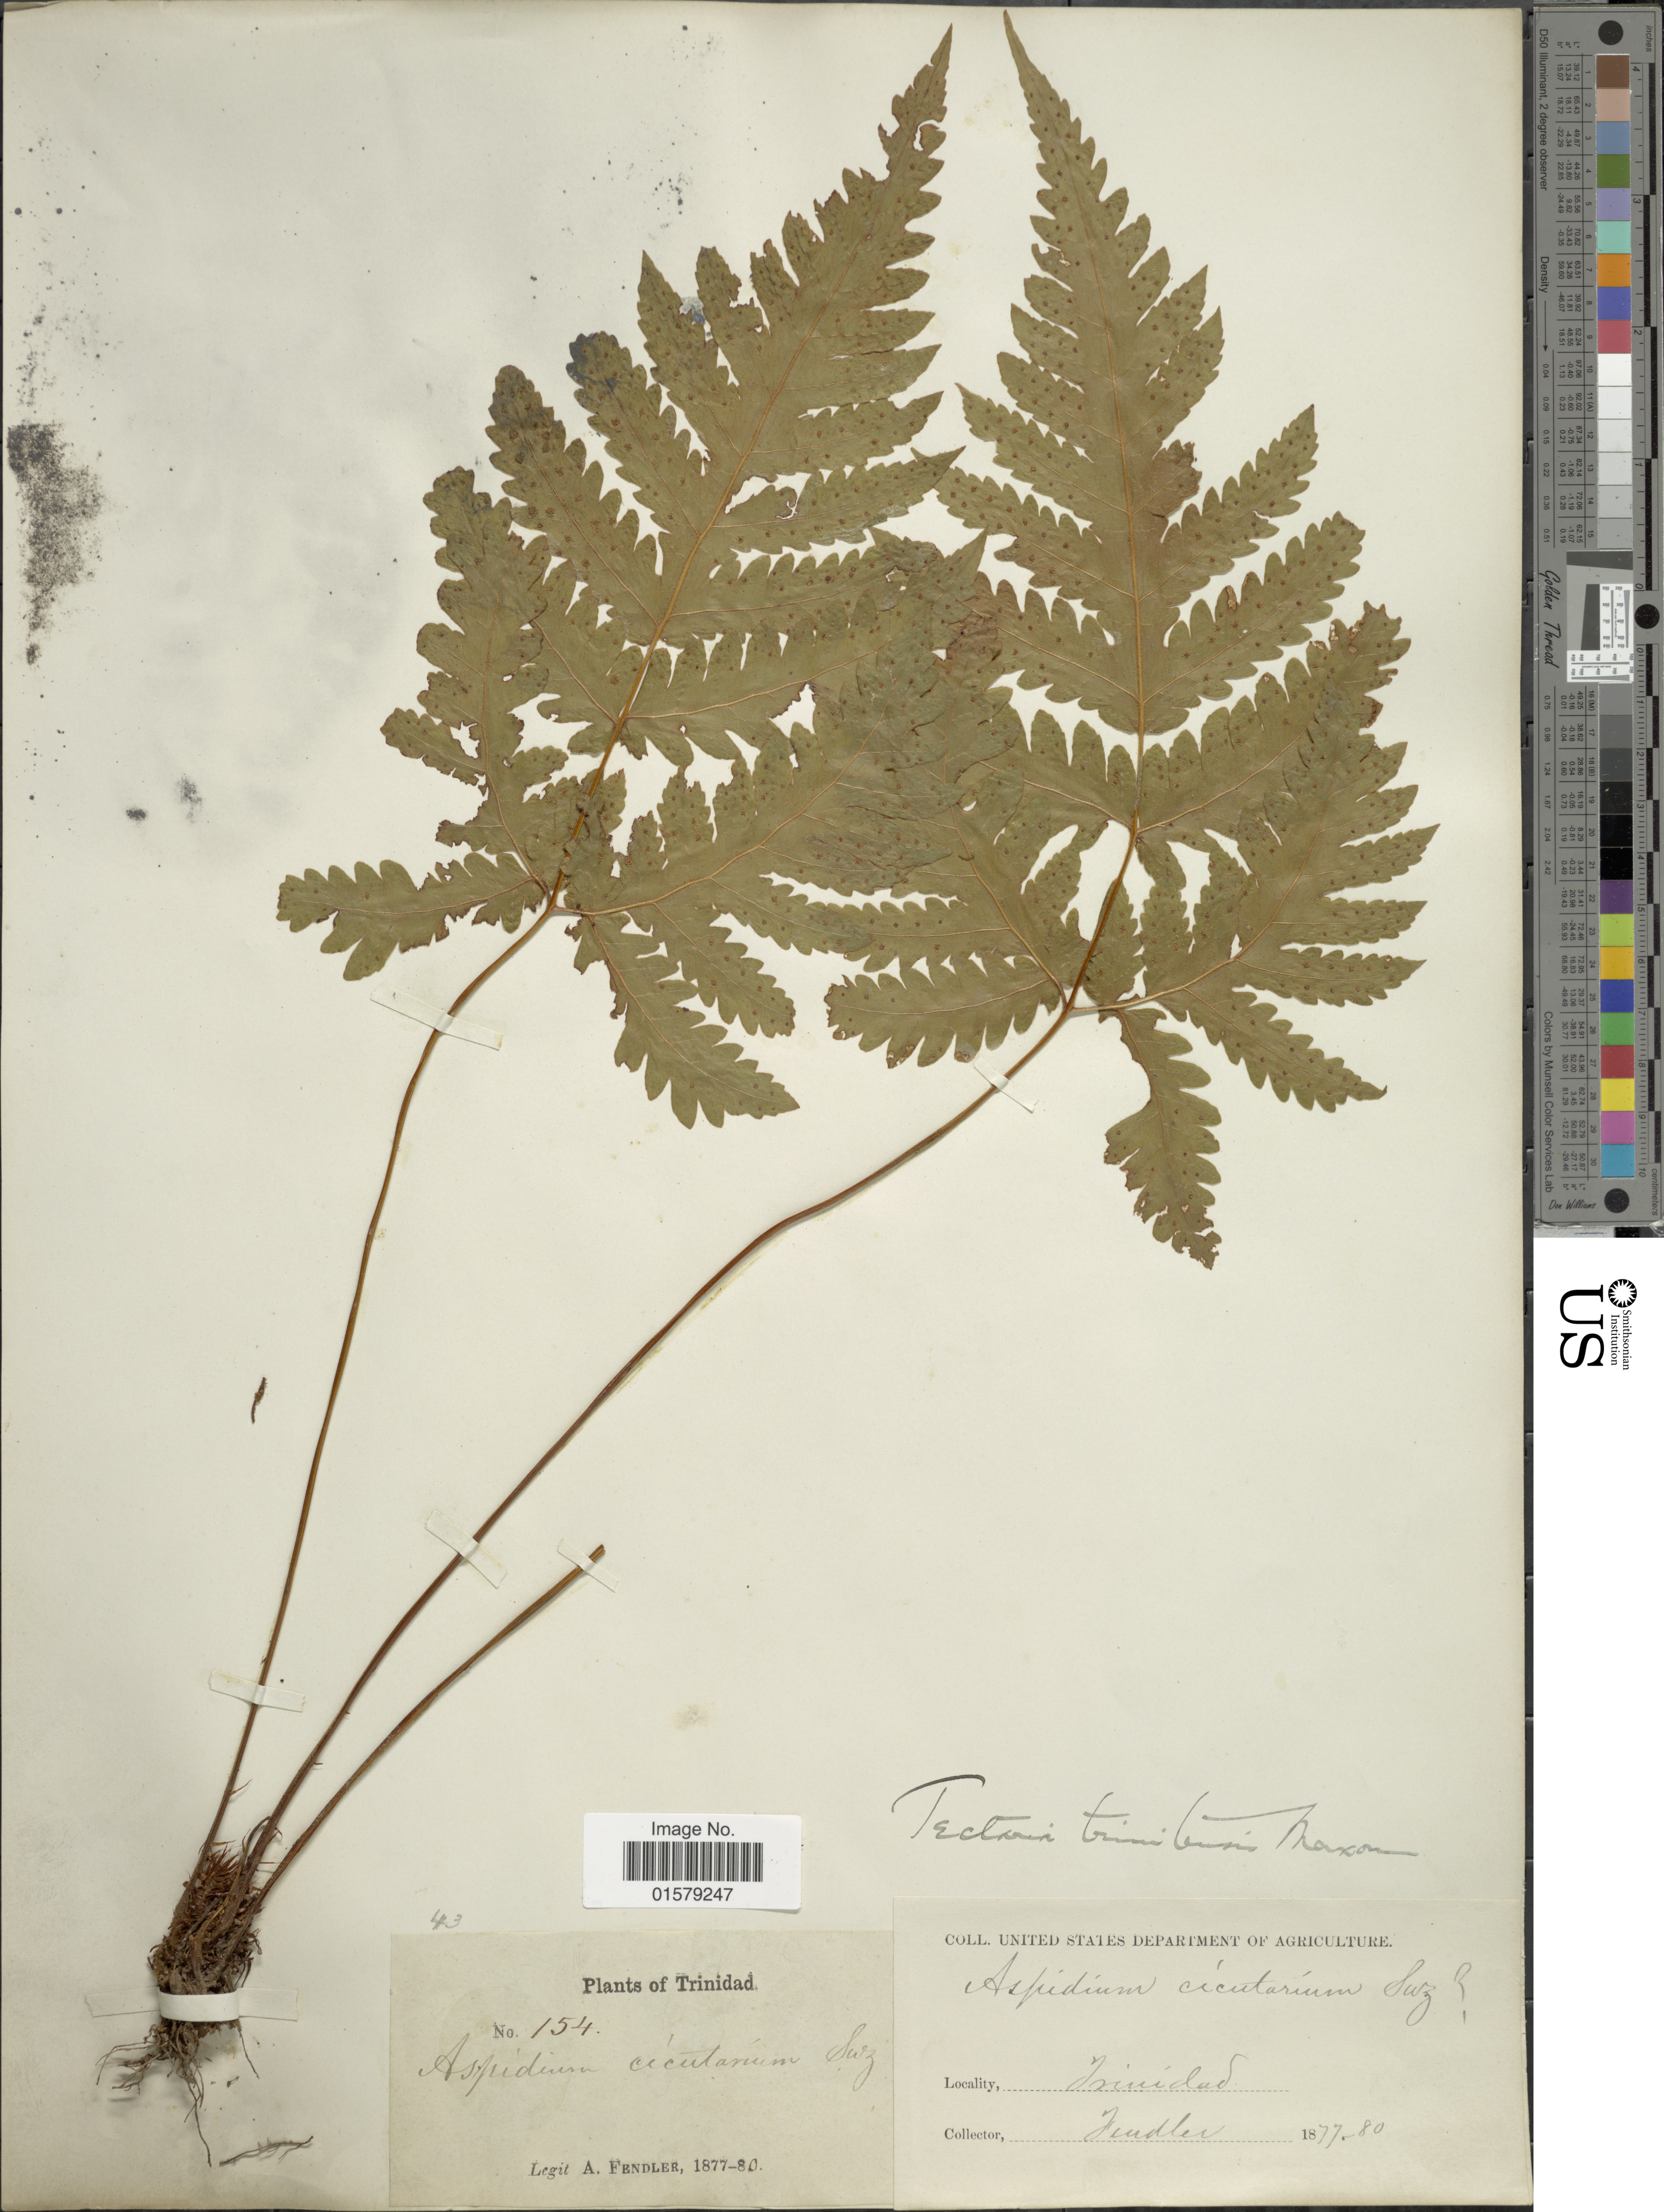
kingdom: Plantae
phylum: Tracheophyta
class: Polypodiopsida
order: Polypodiales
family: Tectariaceae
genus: Tectaria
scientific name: Tectaria trinitensis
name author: Maxon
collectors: A. Fendler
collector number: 154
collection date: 1877/1880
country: Trinidad and Tobago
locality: Trinidad